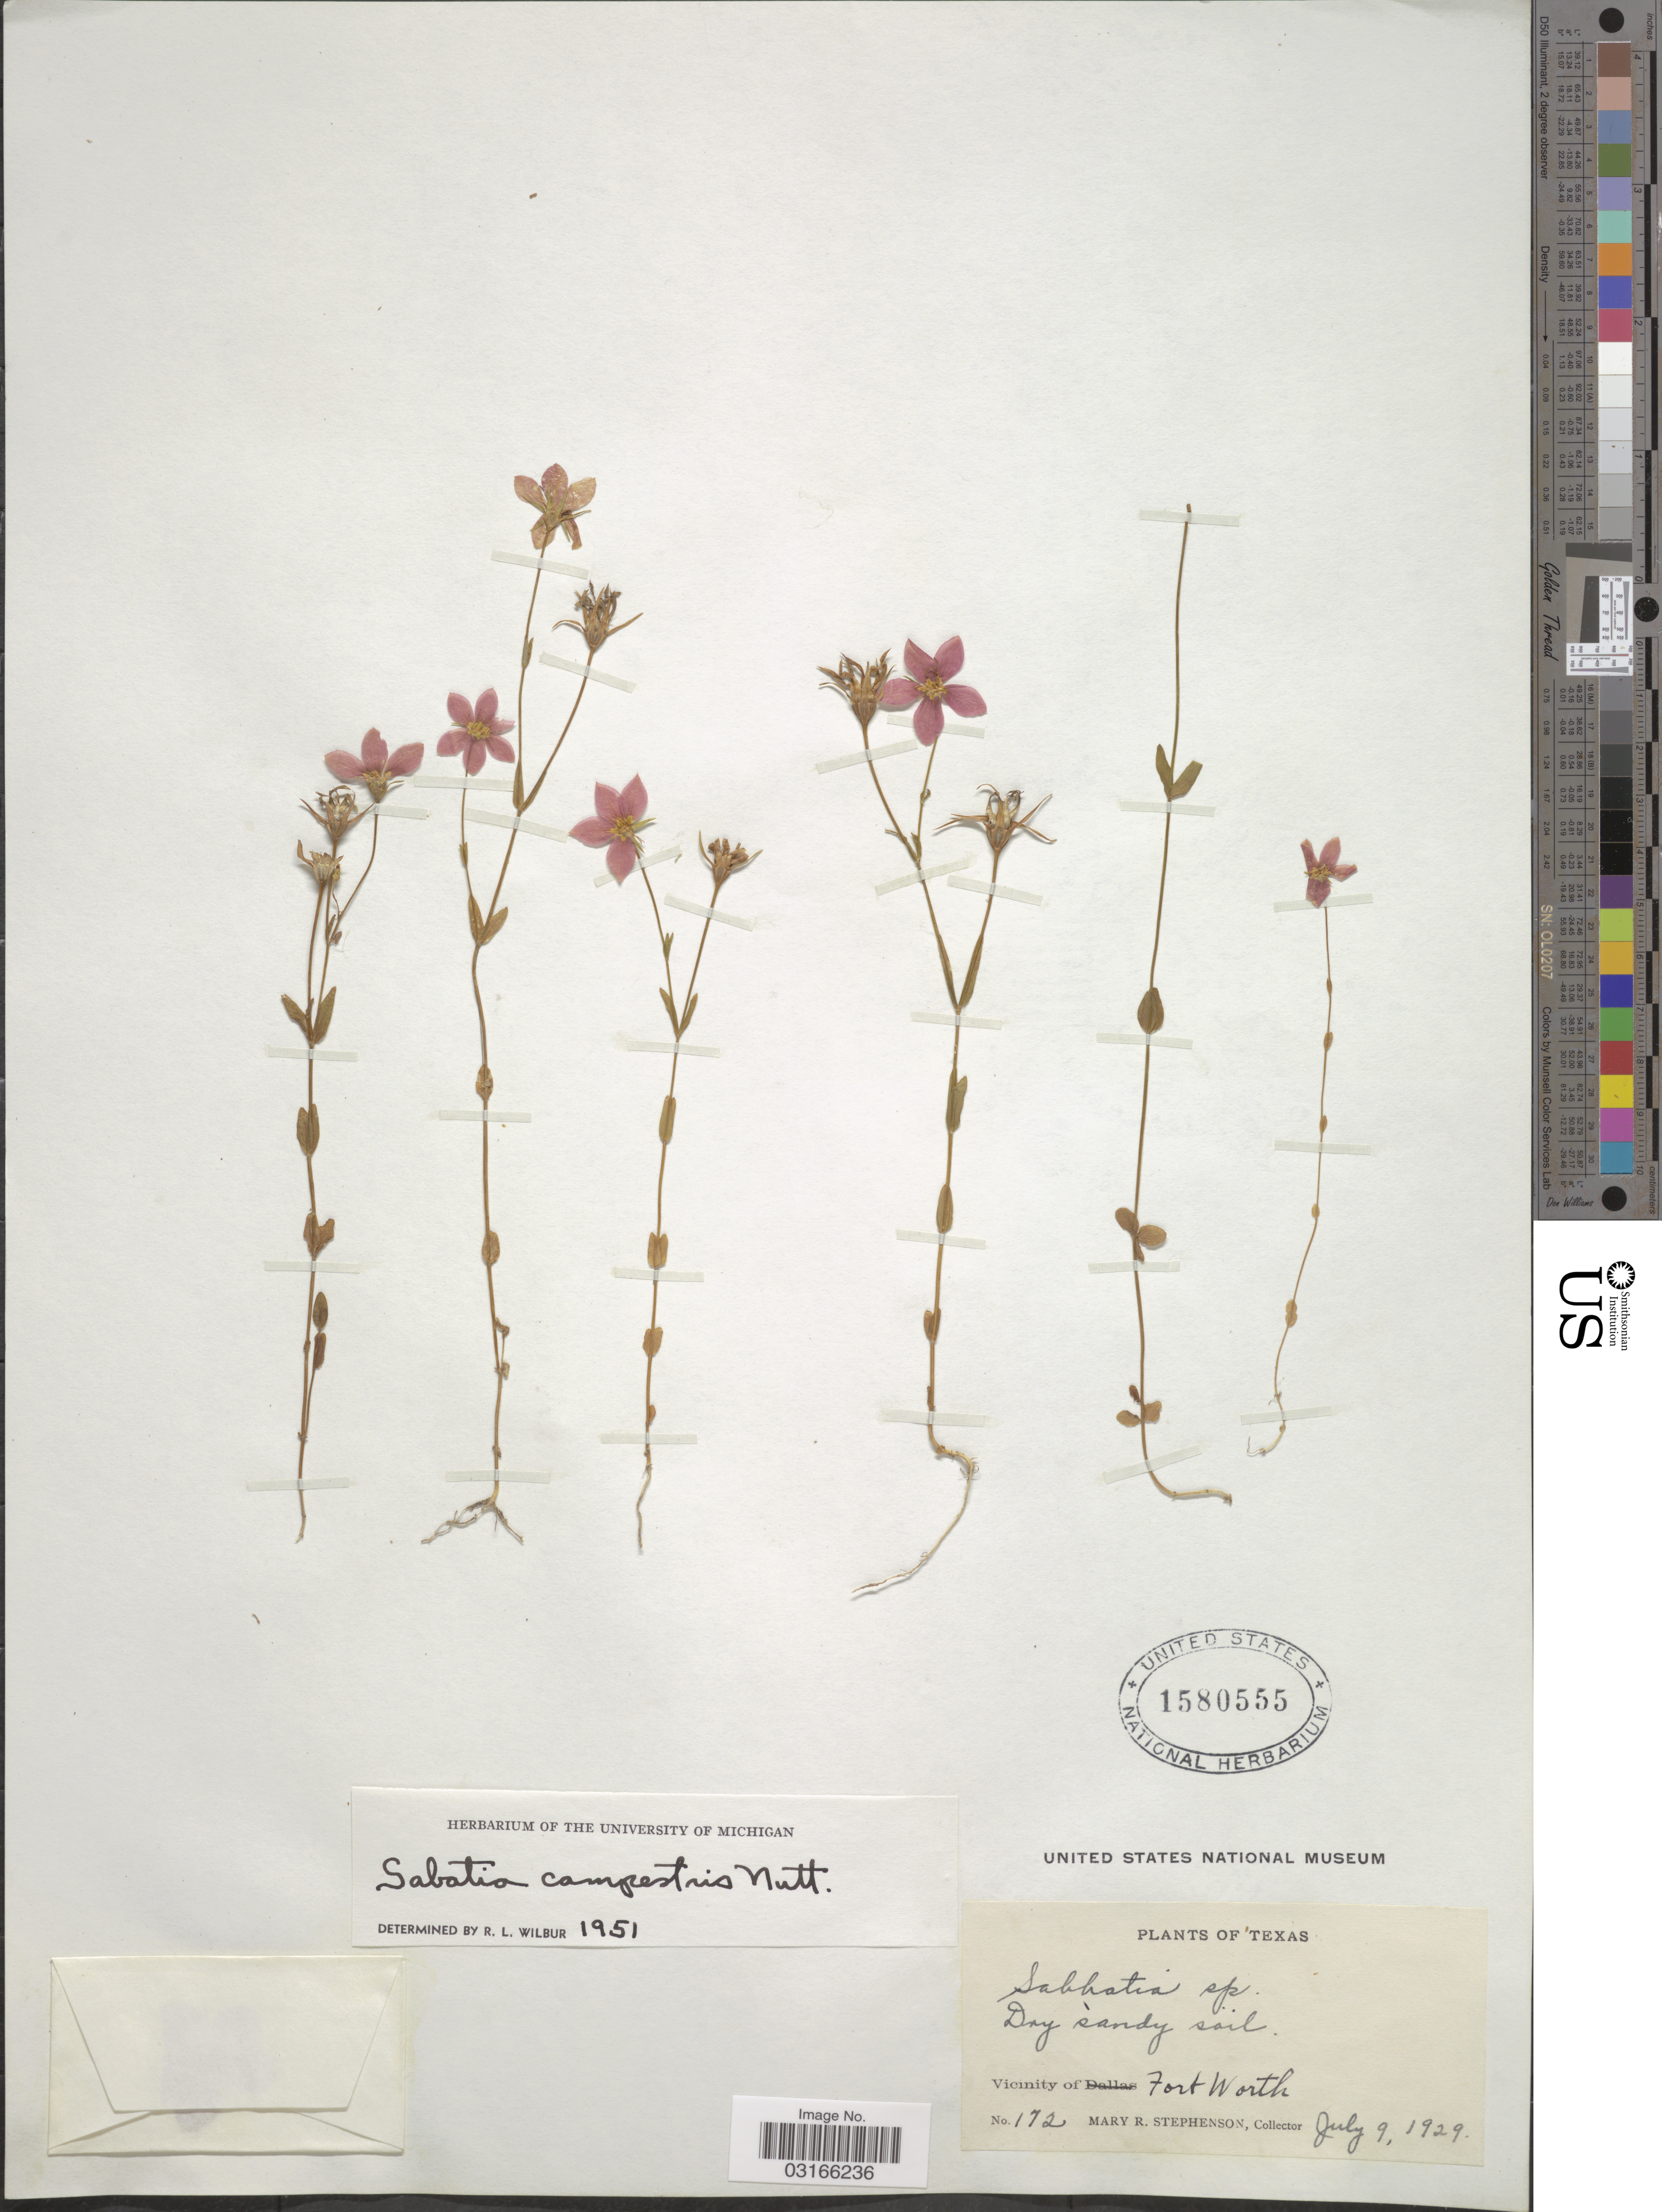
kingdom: Plantae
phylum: Tracheophyta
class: Magnoliopsida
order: Gentianales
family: Gentianaceae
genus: Sabatia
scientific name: Sabatia campestris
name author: Nutt.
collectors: M. Stephenson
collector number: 172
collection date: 1929-07-09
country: United States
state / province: Texas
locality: Vicinity of Fort Worth.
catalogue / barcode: US 1580555